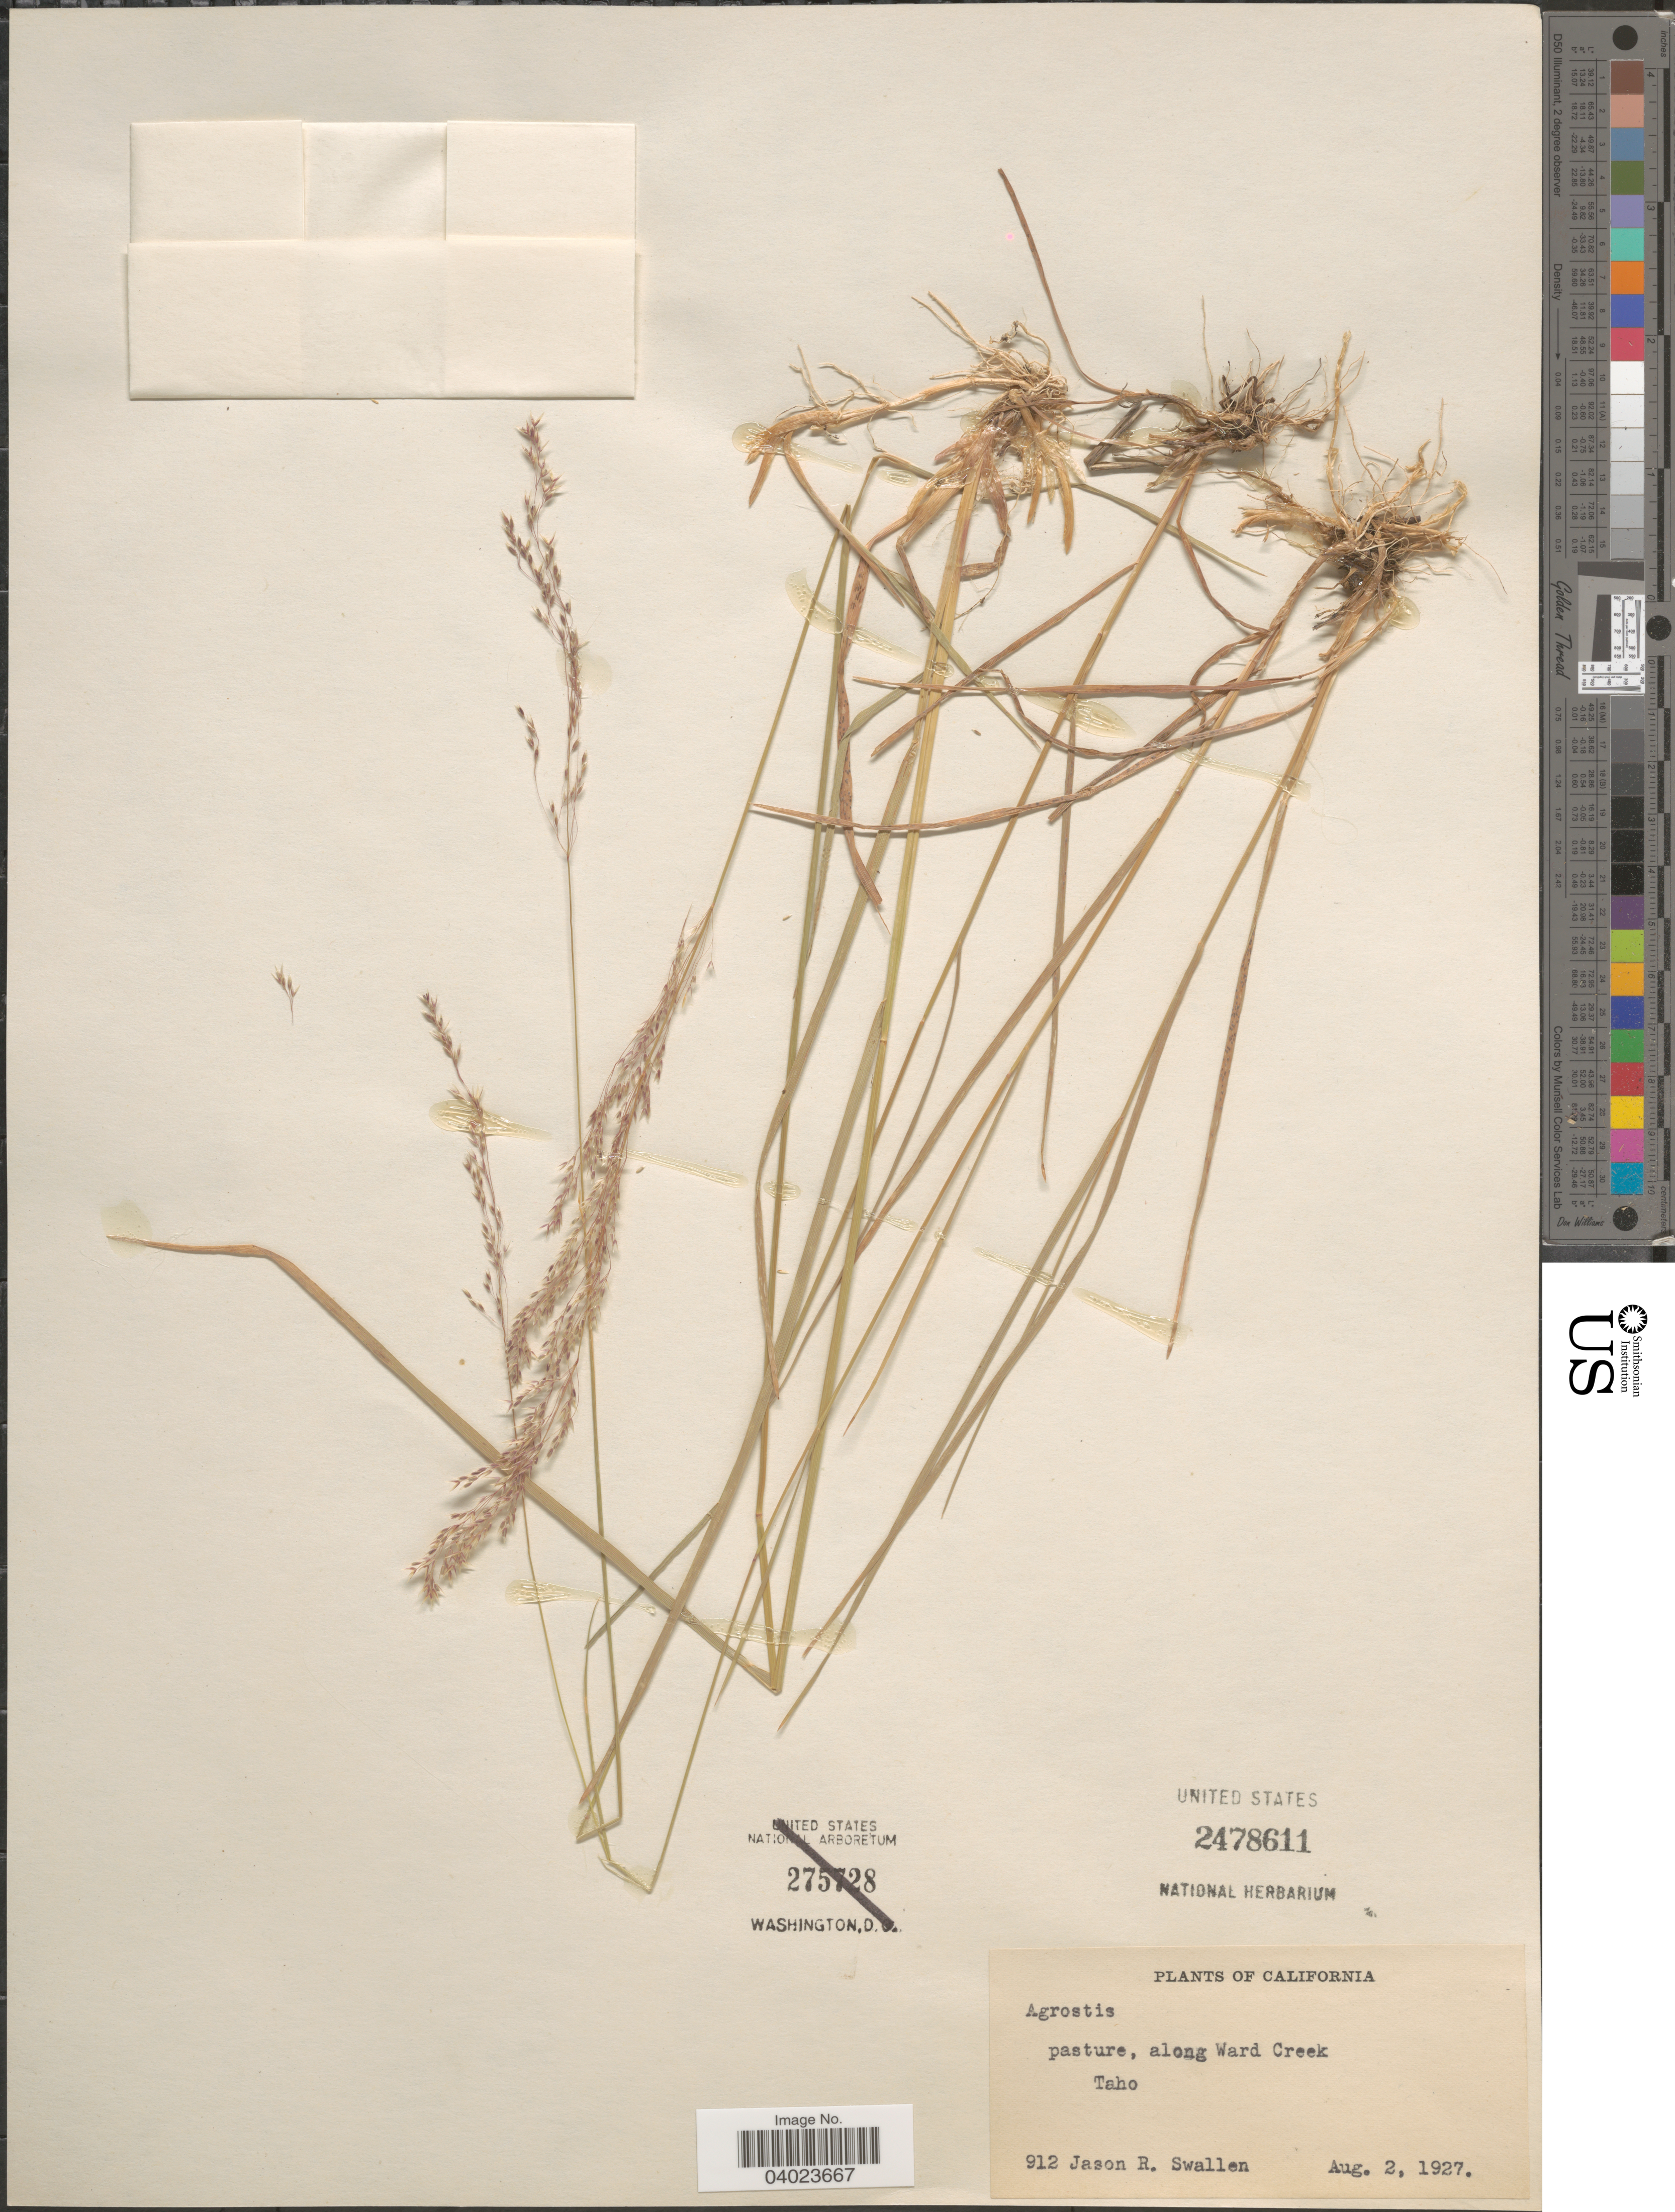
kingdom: Plantae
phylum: Tracheophyta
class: Liliopsida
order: Poales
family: Poaceae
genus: Agrostis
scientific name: Agrostis sp.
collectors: J. R. Swallen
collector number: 912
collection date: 1927-08-02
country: United States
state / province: California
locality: Pasture, along Ward Creek. Taho.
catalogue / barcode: US 2478611